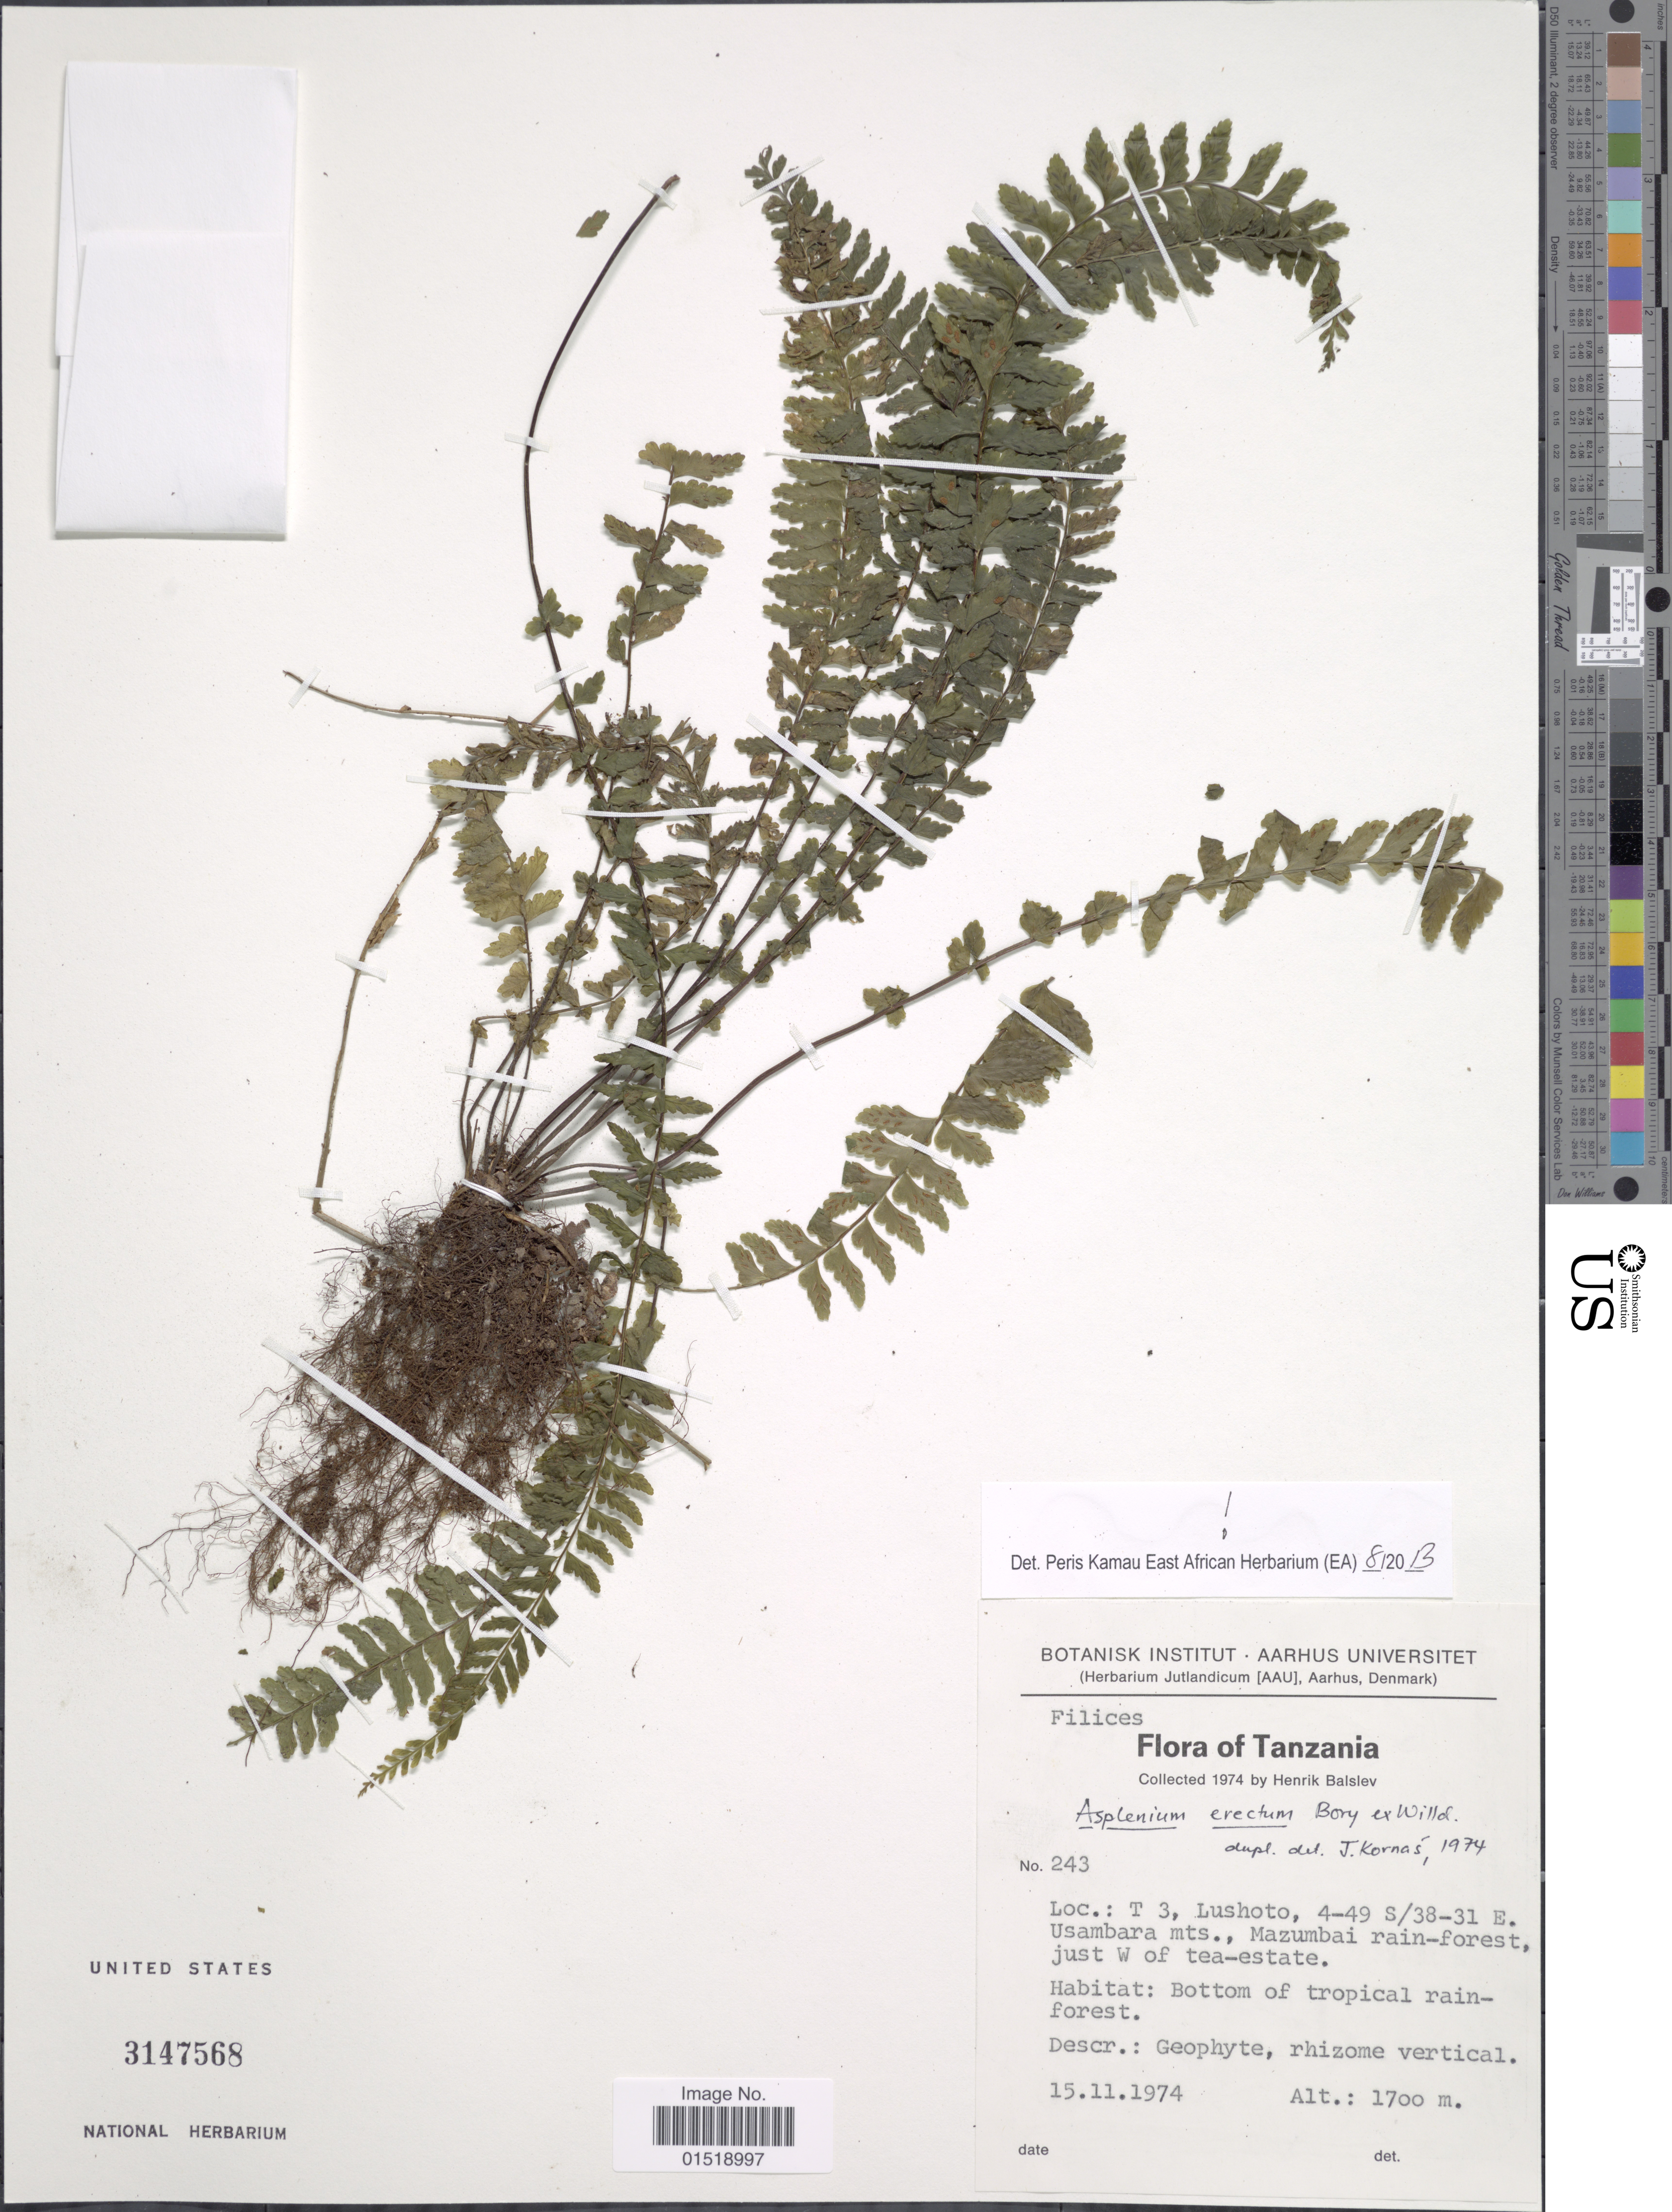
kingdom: Plantae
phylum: Tracheophyta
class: Polypodiopsida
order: Polypodiales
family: Aspleniaceae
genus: Asplenium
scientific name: Asplenium erectum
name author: Bory ex Willd.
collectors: H. Balslev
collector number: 243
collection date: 1974-11-15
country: Tanzania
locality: T 3, Lushoto, Usambara mts., Mazumbai rain-forest, just W of tea-estate.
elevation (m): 1700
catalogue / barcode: US 3147568